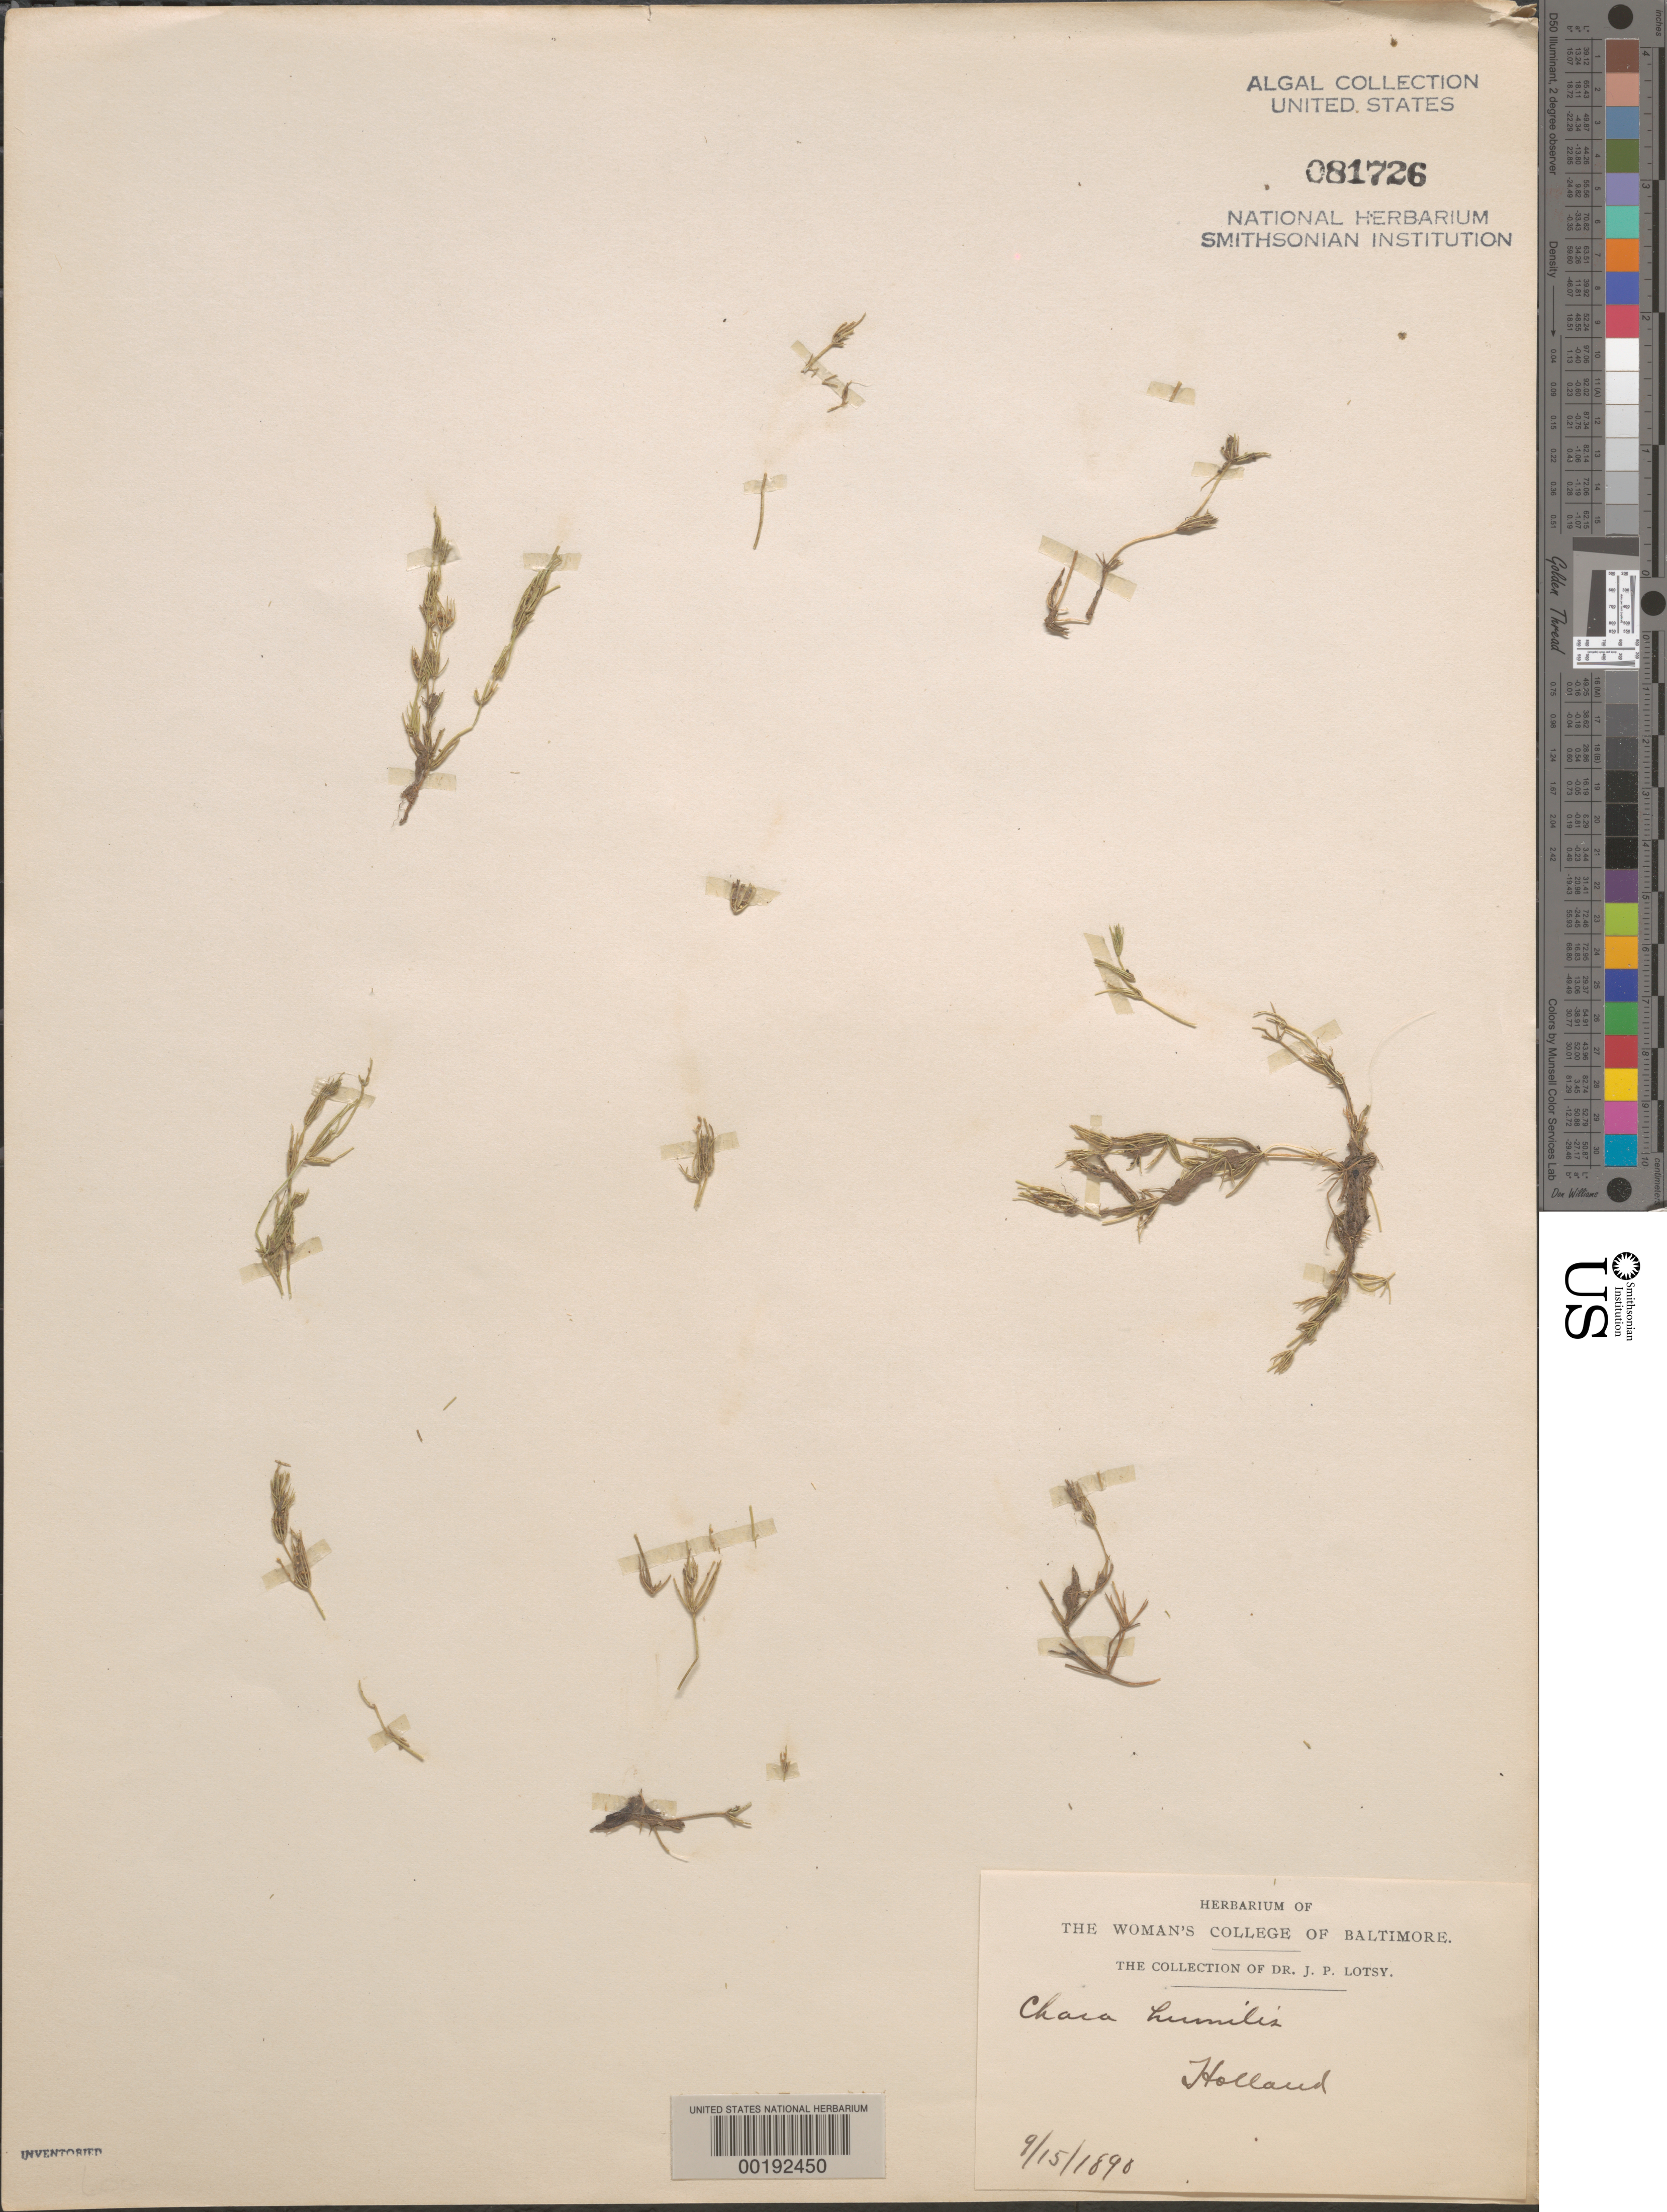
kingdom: Plantae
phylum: Charophyta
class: Charophyceae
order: Charales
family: Characeae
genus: Chara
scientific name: Chara humilis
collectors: J. Lotsy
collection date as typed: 15 Sep 1890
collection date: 1890-09-15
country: Netherlands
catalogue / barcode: US 81726